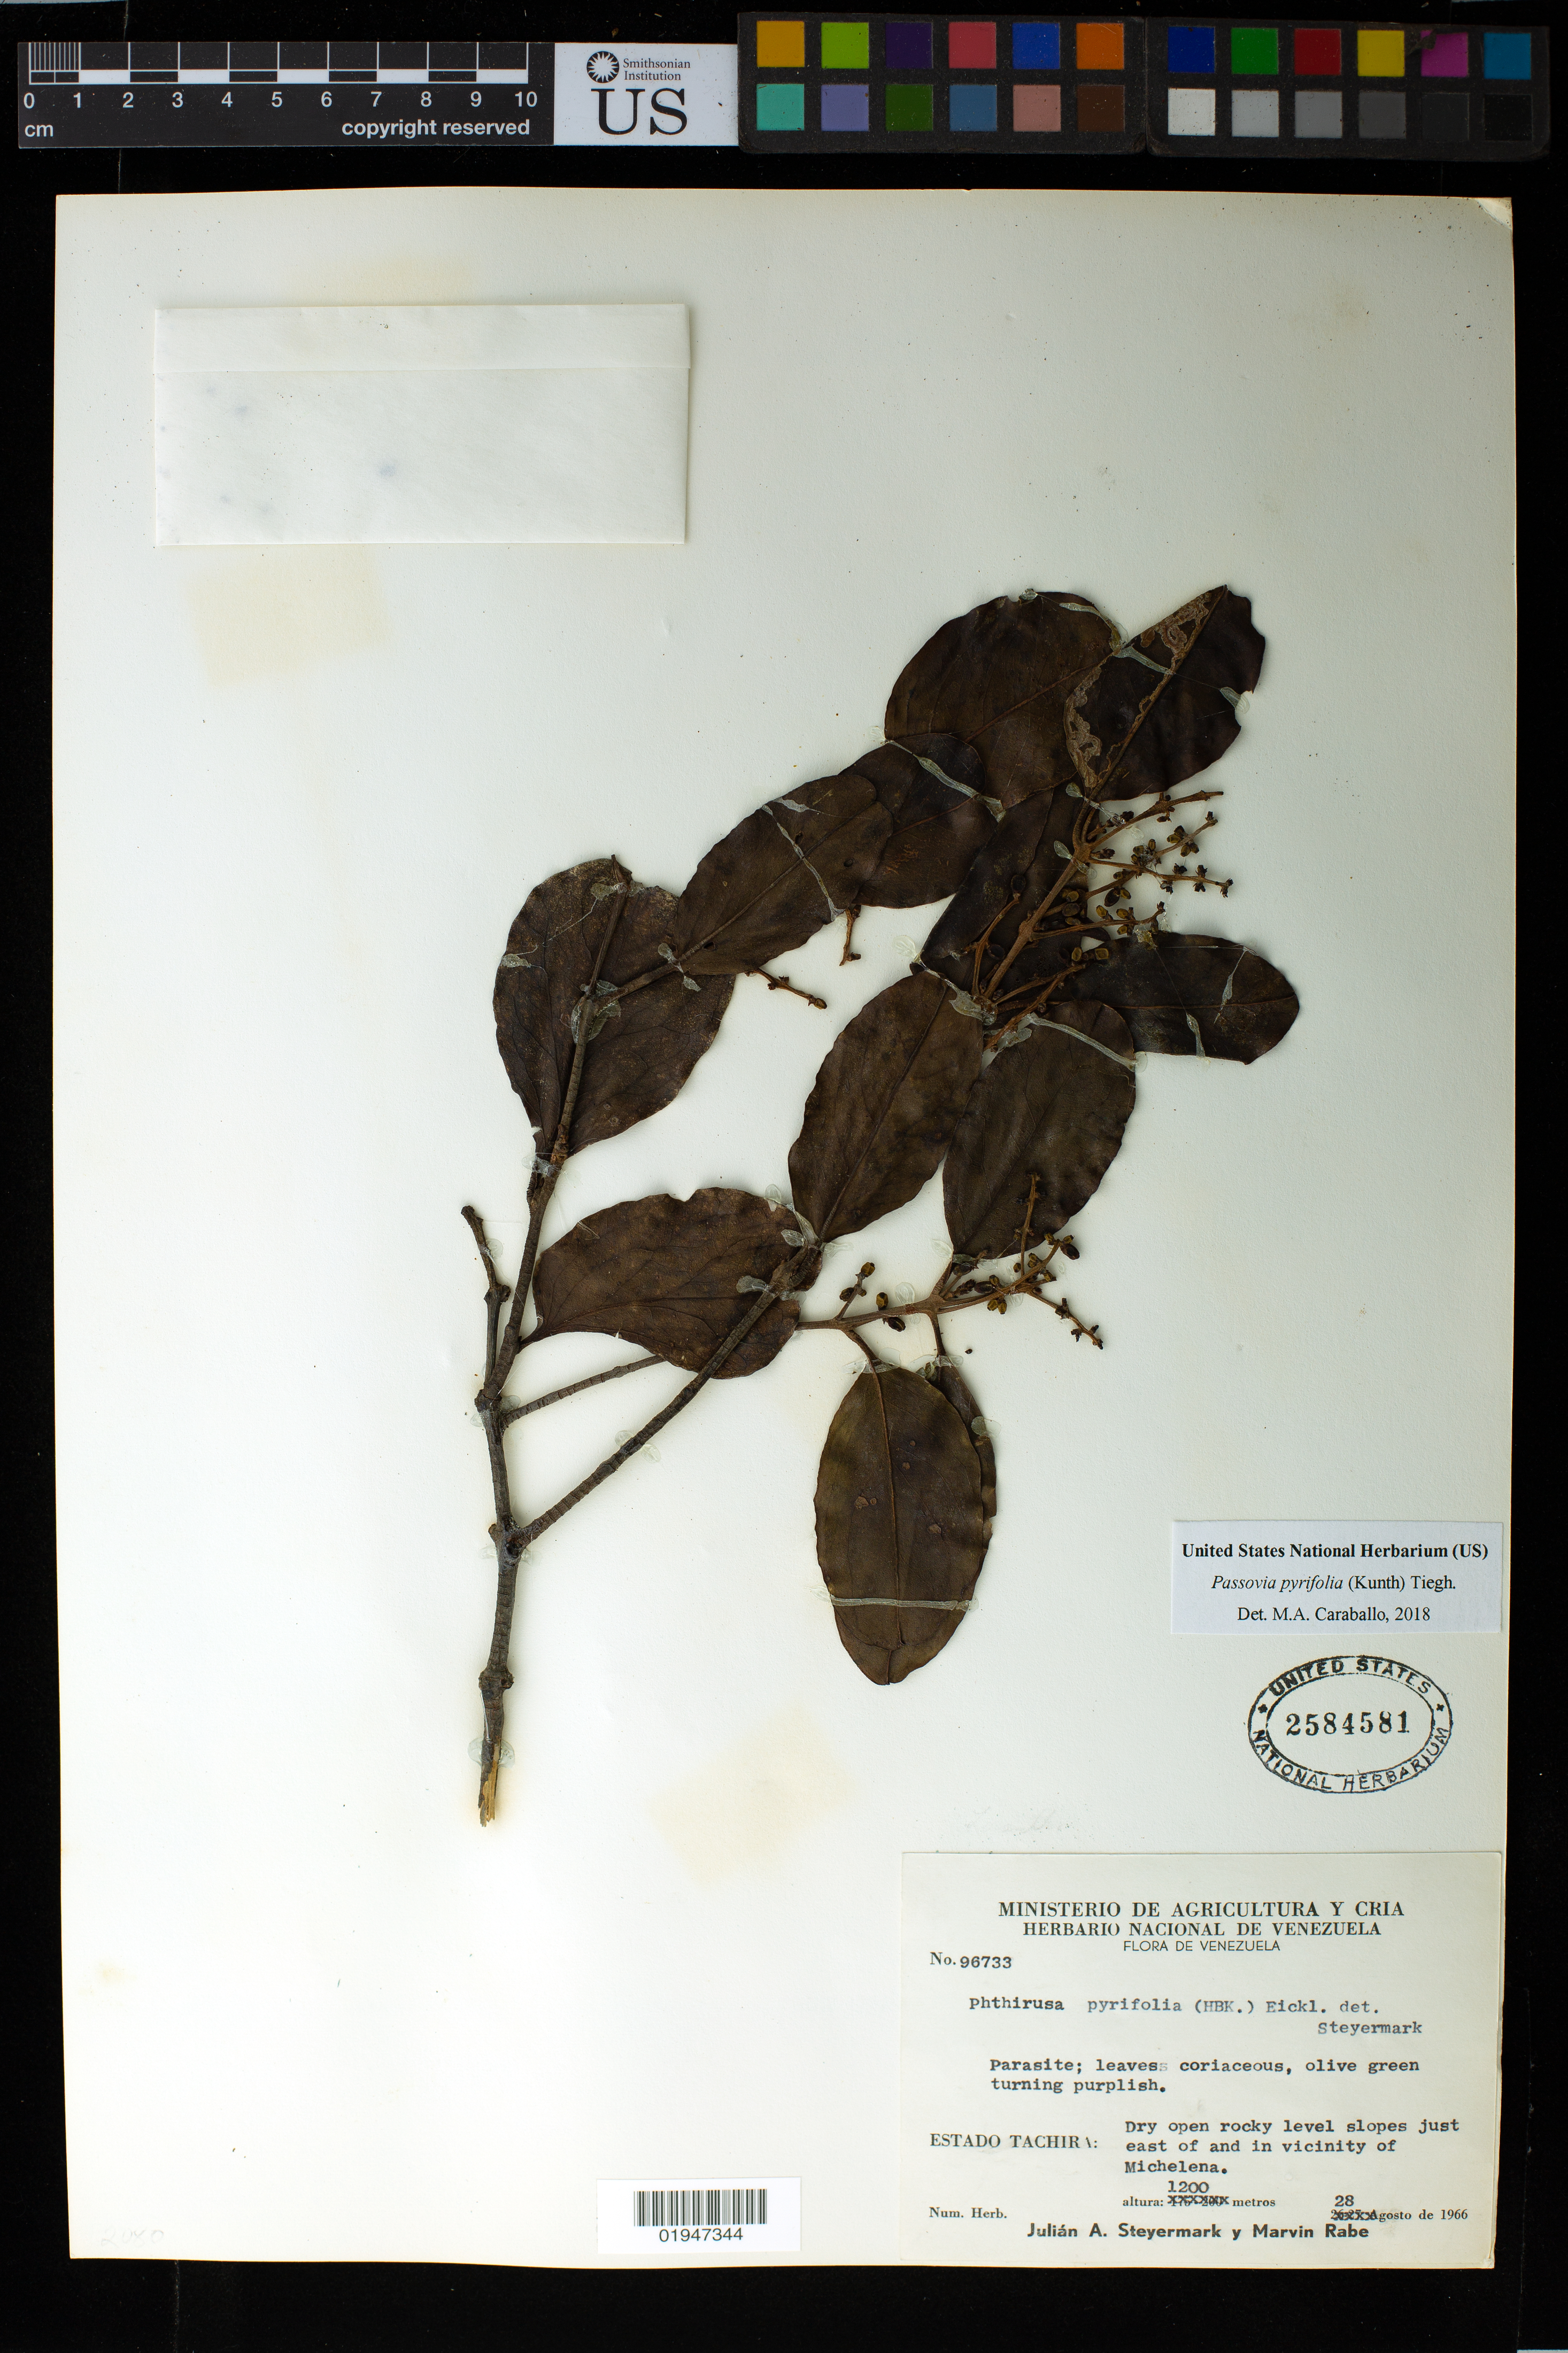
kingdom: Plantae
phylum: Tracheophyta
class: Magnoliopsida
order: Santalales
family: Loranthaceae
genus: Passovia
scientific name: Passovia pyrifolia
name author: (Kunth) Tiegh.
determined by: Caraballo-Ortiz, Marcos A., (MISS), University of Mississippi (UNITED STATES)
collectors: J. Steyermark & M. Rabe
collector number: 96733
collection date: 1966-08-28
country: Venezuela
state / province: Tachira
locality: Michelena, just east of and in the vicinity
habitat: Dry open rocky level slopes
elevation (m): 1200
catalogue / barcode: US 2584581